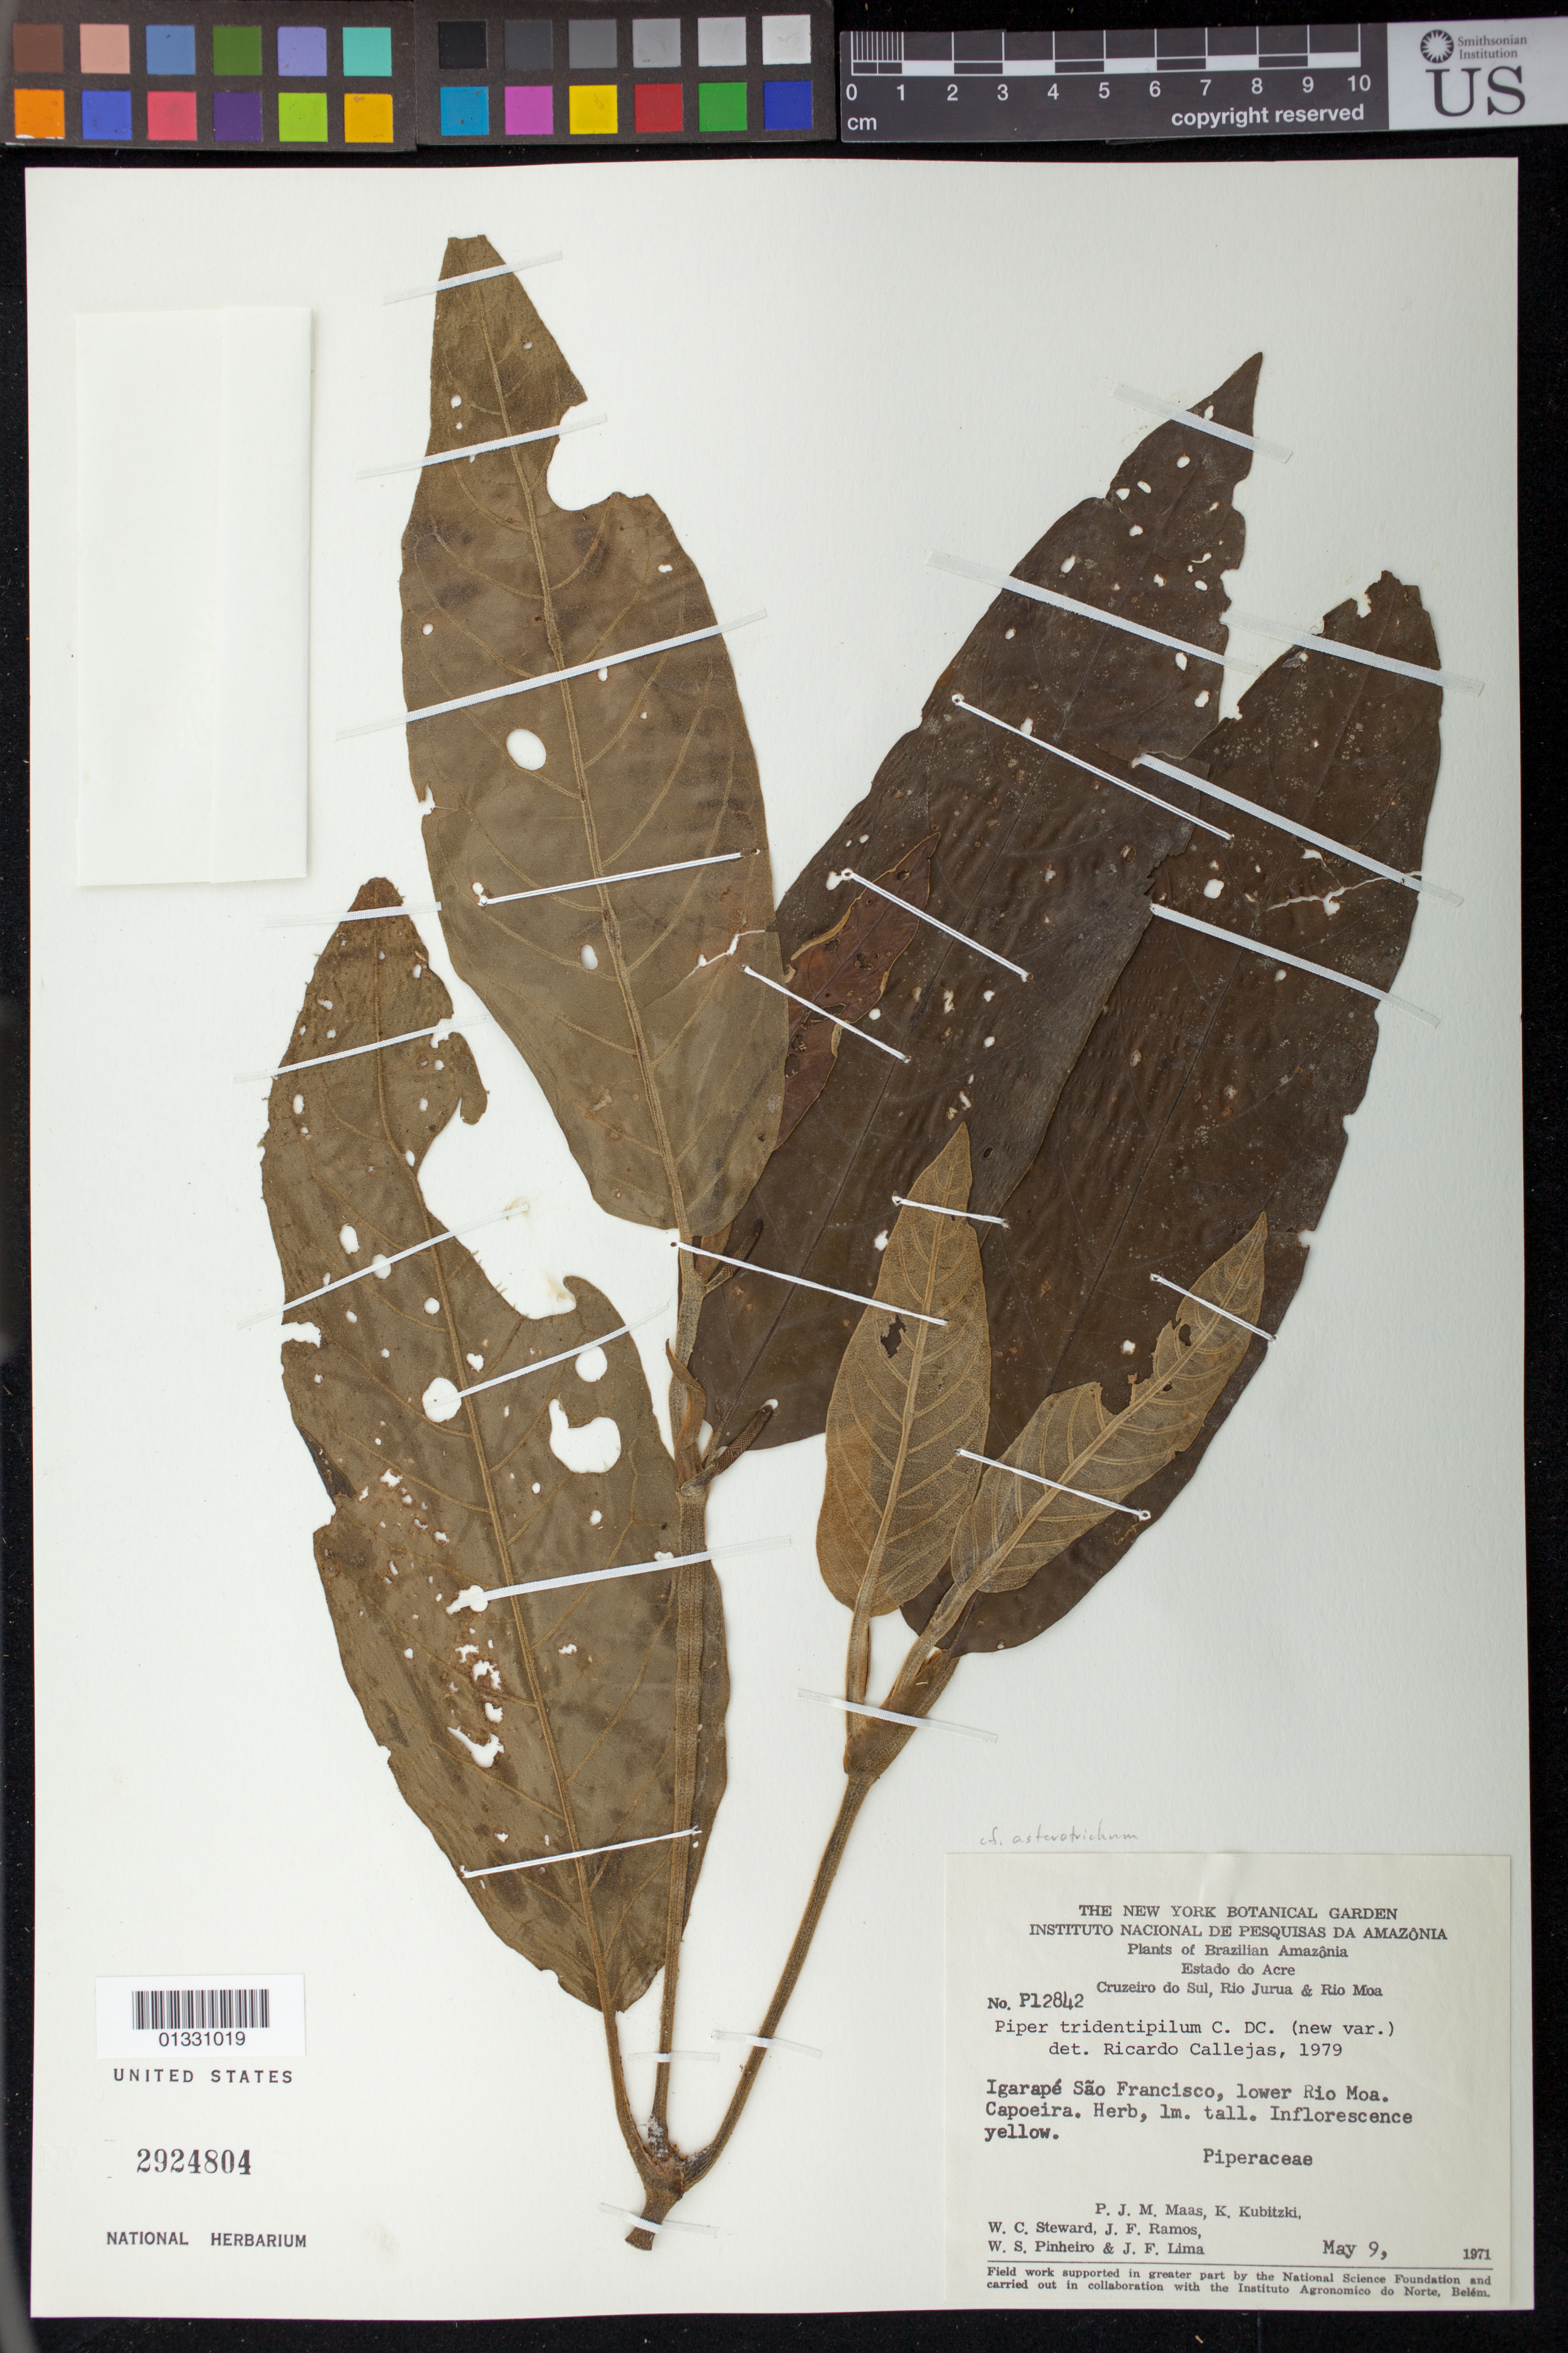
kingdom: Plantae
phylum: Tracheophyta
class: Magnoliopsida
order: Piperales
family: Piperaceae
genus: Piper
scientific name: Piper tridentipilum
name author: C. DC.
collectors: P. Maas, K. Kubitzki, W. C. Steward, J. F. Ramos, W. S. Pinheiro & J. F. Lima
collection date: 1971-05-09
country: Brazil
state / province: Acre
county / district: Cruzeiro do Sul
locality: Igarapé São Francisco, lower Rio Moa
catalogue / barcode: US 2924804